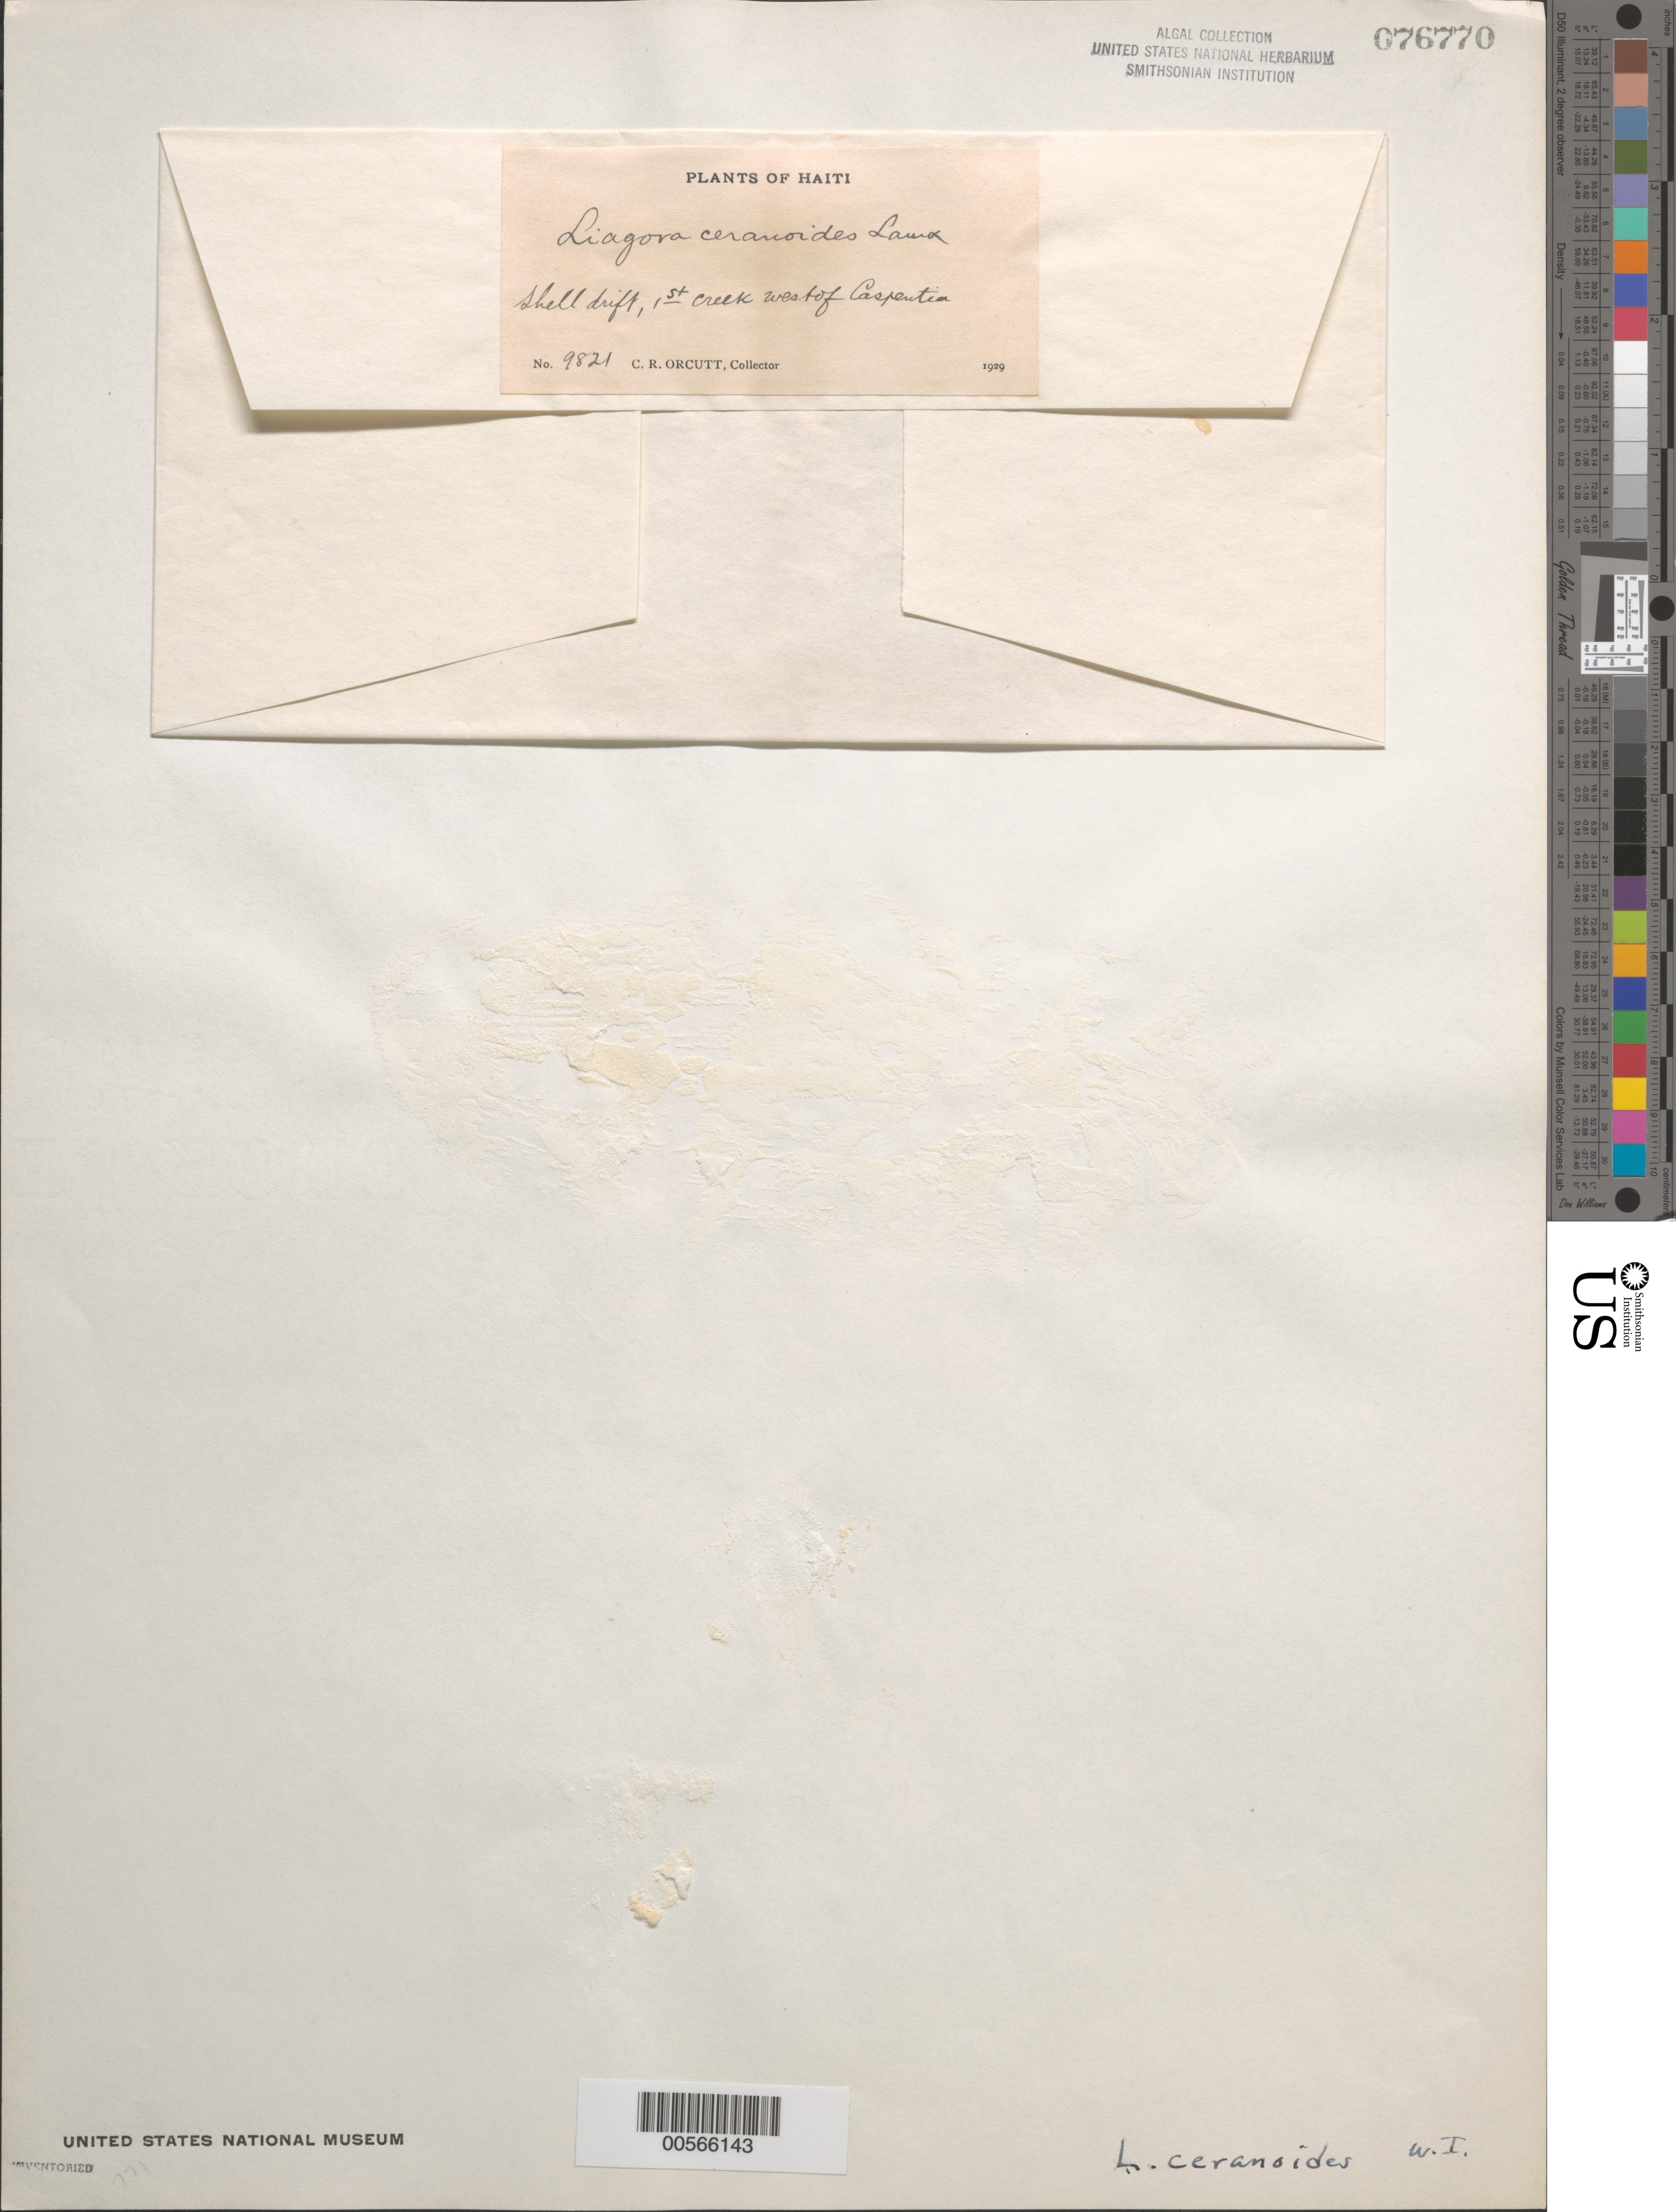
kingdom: Plantae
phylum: Rhodophyta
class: Florideophyceae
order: Nemaliales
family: Liagoraceae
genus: Liagora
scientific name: Liagora ceranoides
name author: J.V.Lamouroux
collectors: C. R. Orcutt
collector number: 9821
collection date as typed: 1929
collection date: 1929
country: Haiti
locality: First creek west of Caspentia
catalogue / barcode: US 76770